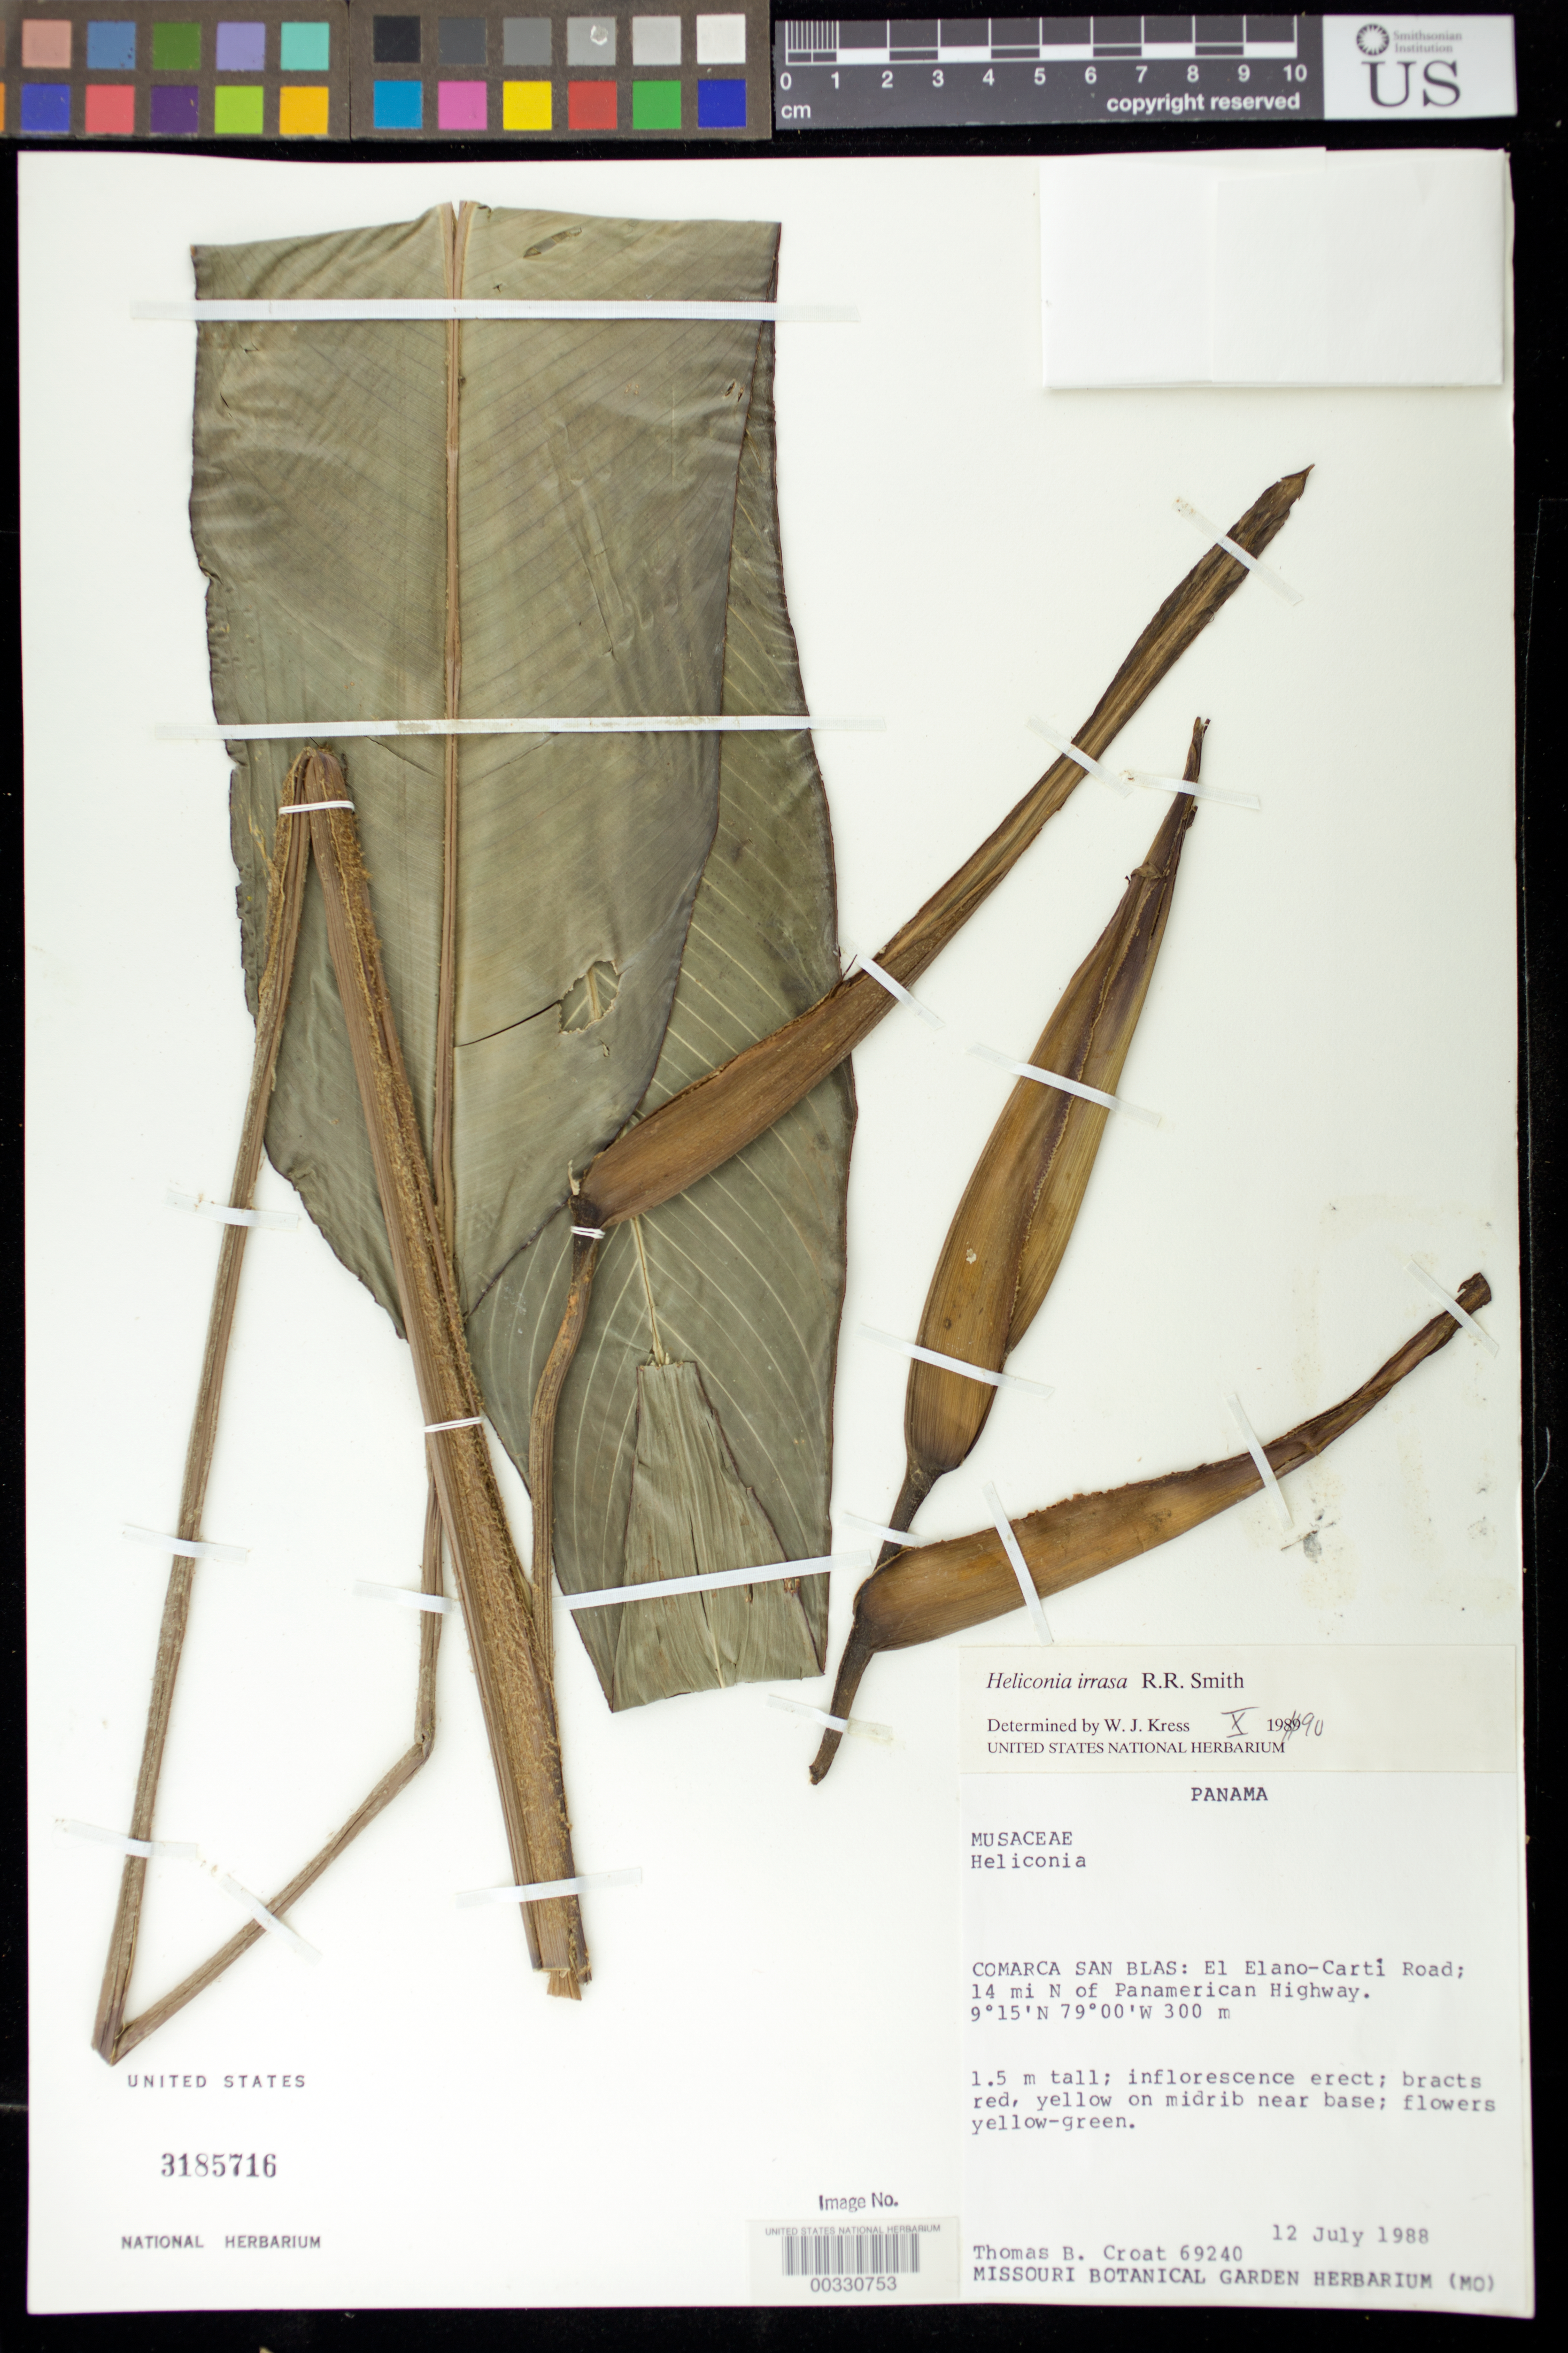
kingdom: Plantae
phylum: Tracheophyta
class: Liliopsida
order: Zingiberales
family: Heliconiaceae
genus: Heliconia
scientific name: Heliconia irrasa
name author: Lane ex R.R. Sm.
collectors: T. B. Croat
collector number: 69240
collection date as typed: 12 Jul 1988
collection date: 1988-07-12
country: Panama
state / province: Kuna Yala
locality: Comarca San Blas, El Llano-Carti road, 14 mi N of Panamerican Highway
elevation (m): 300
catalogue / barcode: US 3185716